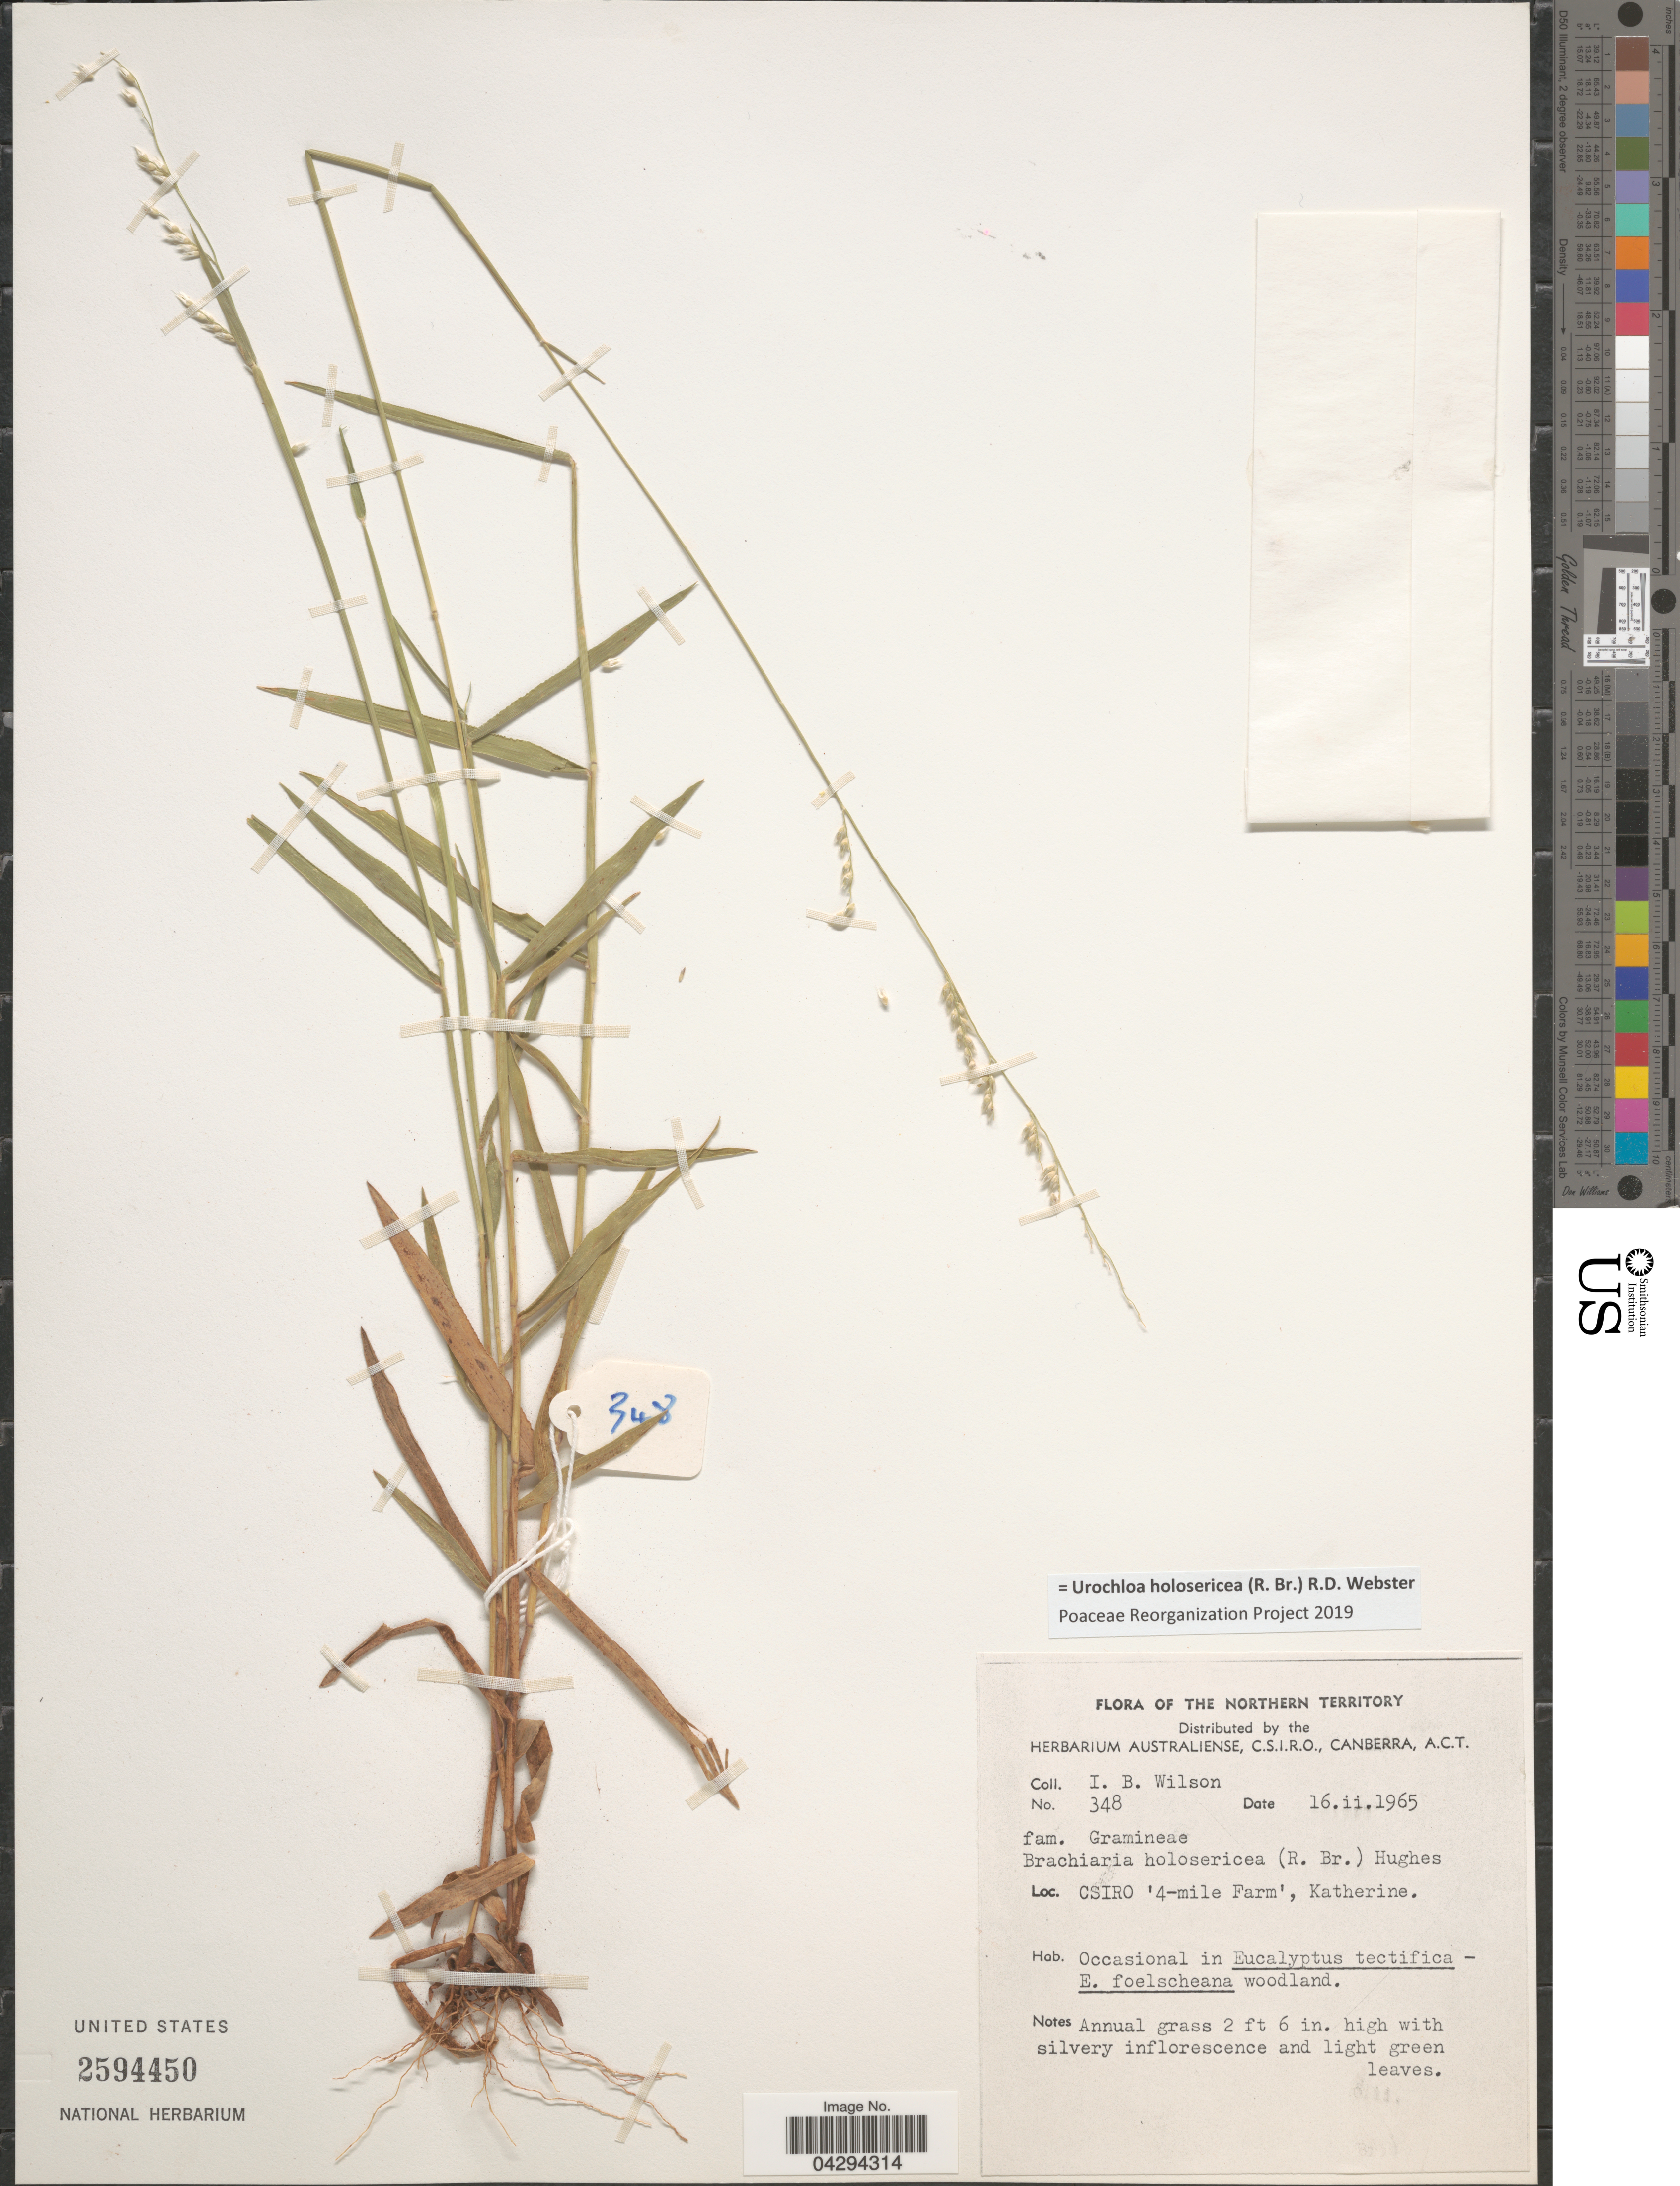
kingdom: Plantae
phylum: Tracheophyta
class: Liliopsida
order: Poales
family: Poaceae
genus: Urochloa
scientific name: Urochloa holosericea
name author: (R. Br.) R.D. Webster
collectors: I. B. Wilson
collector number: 348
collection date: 1965-02-16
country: Australia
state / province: Northern Territory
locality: CSIRO '4-mile Farm', Katherine.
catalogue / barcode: US 2594450